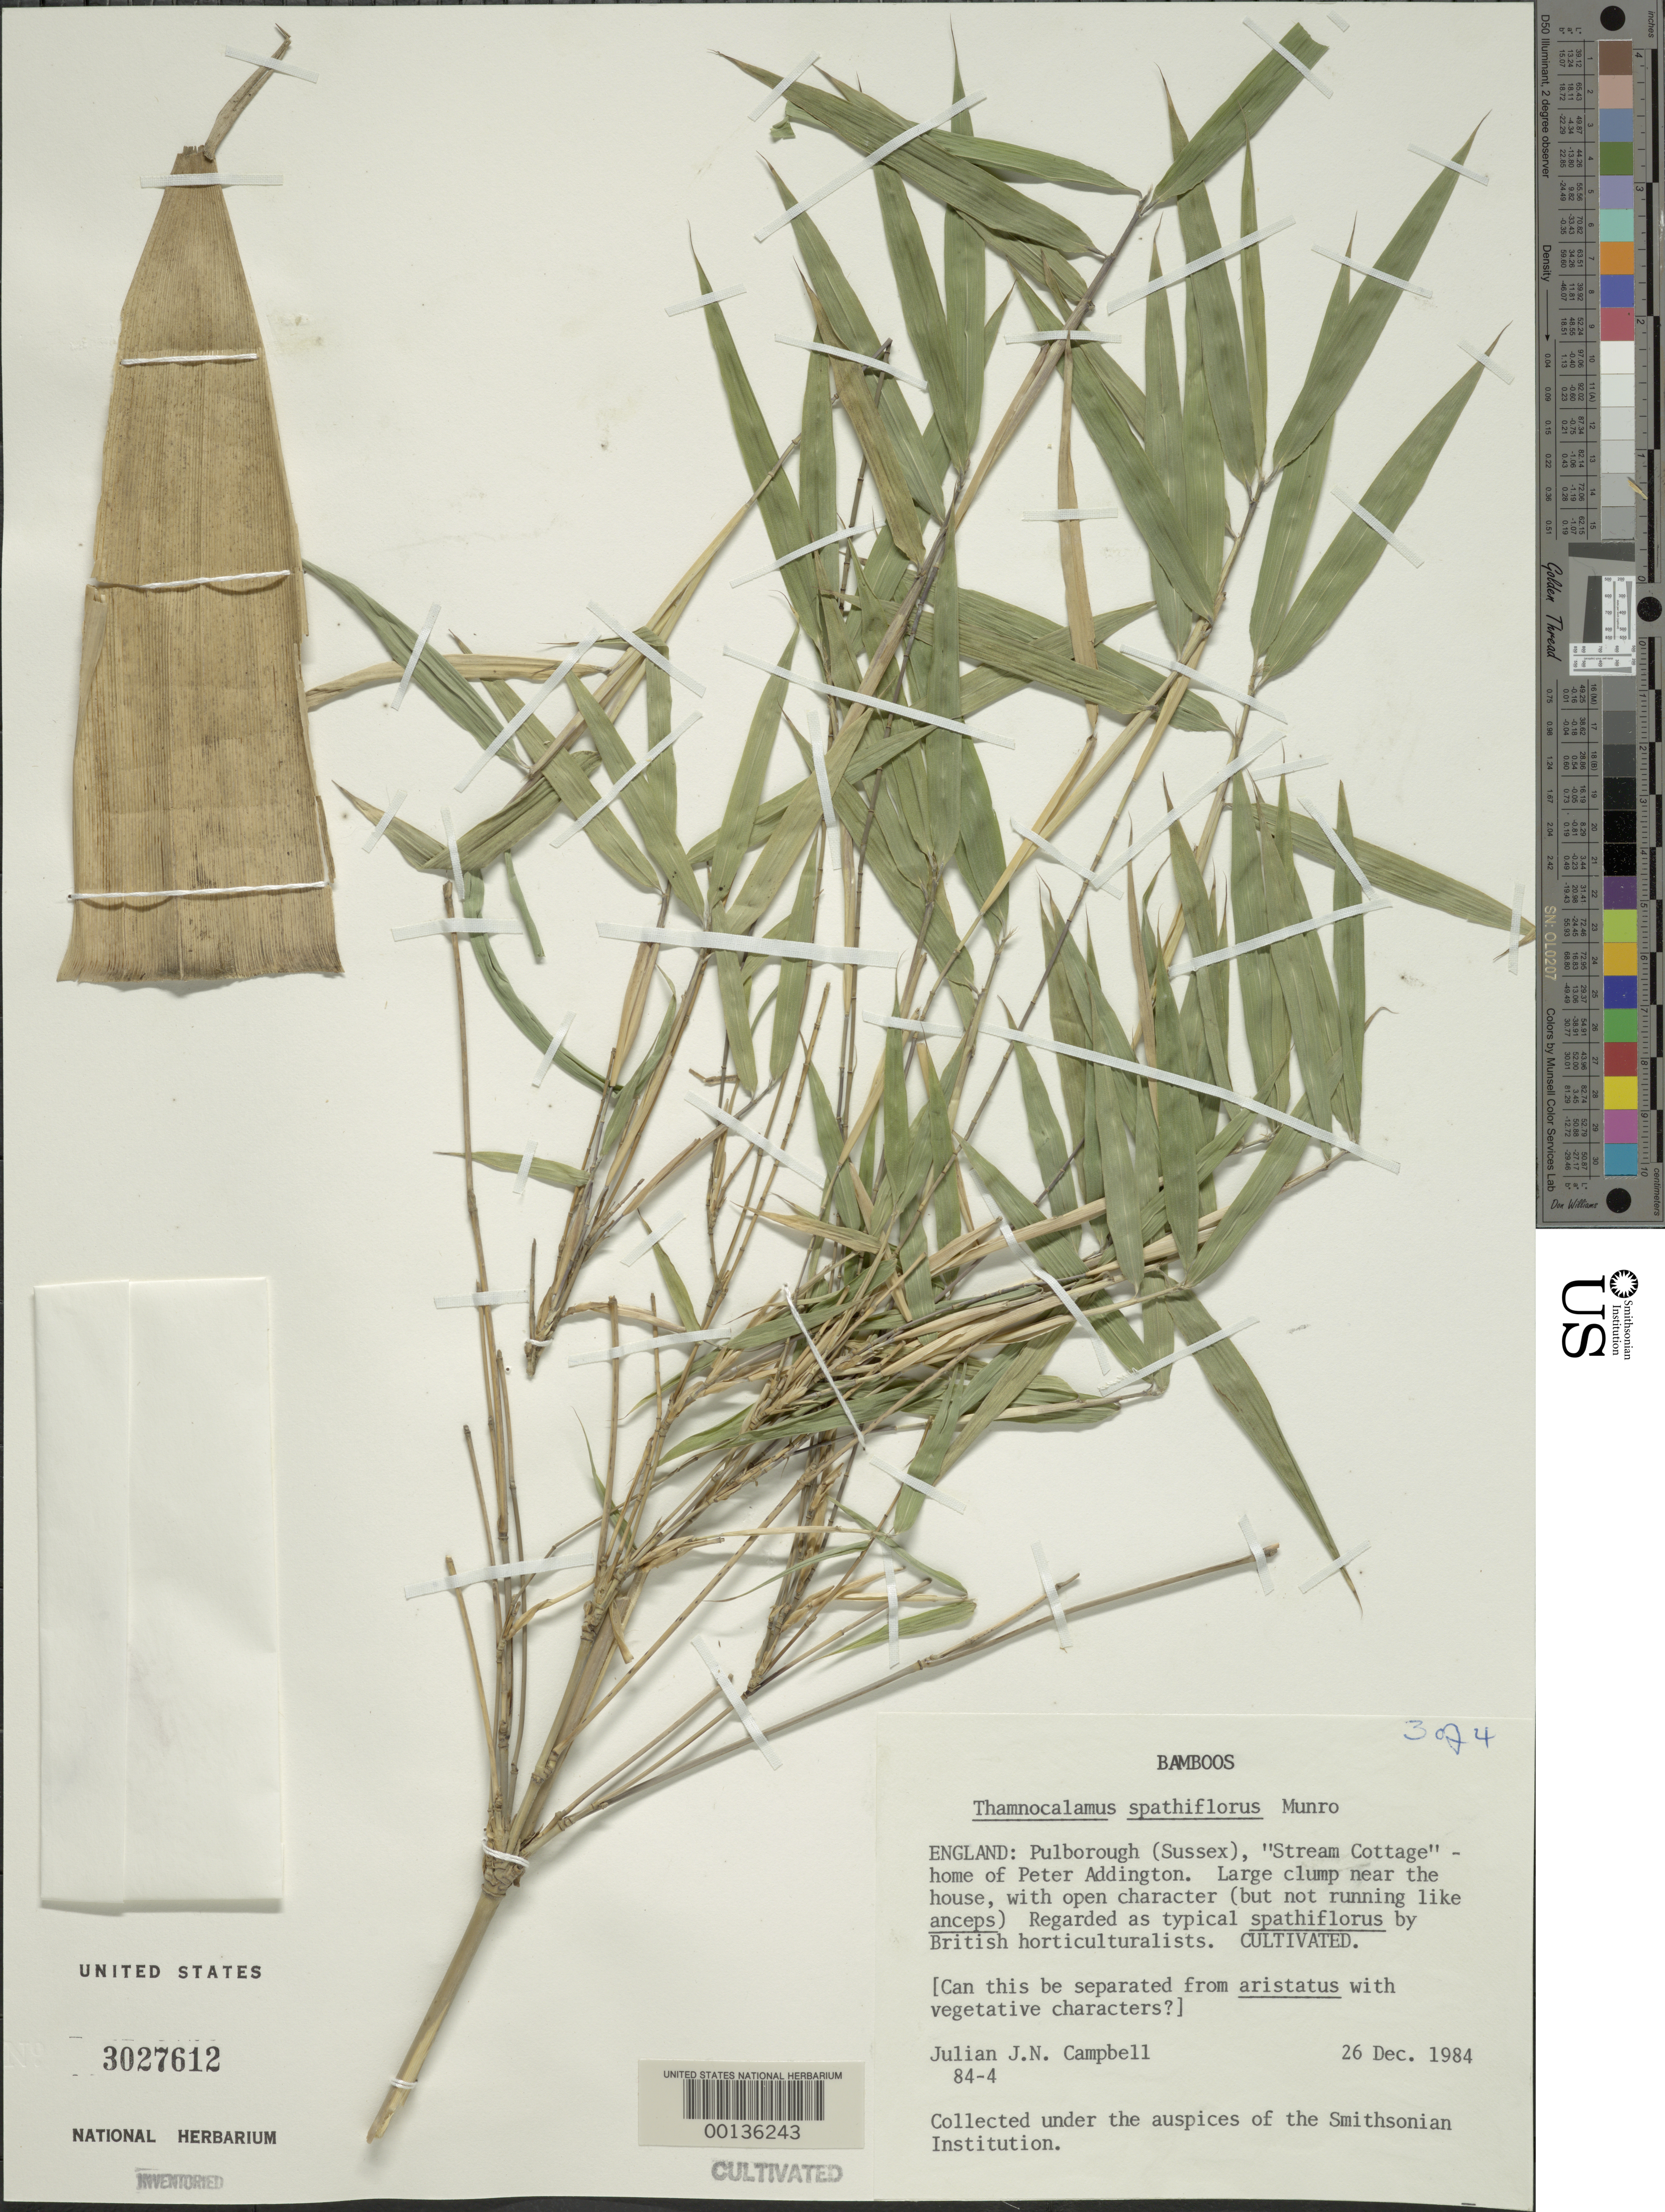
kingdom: Plantae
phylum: Tracheophyta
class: Liliopsida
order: Poales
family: Poaceae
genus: Thamnocalamus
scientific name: Thamnocalamus spathiflorus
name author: (Trin.) Munro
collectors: J. E. Campbell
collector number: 84-4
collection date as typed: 26 Dec 1984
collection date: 1984-12-26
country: United Kingdom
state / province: England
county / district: West Sussex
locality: Pulborough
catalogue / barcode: US 3027612